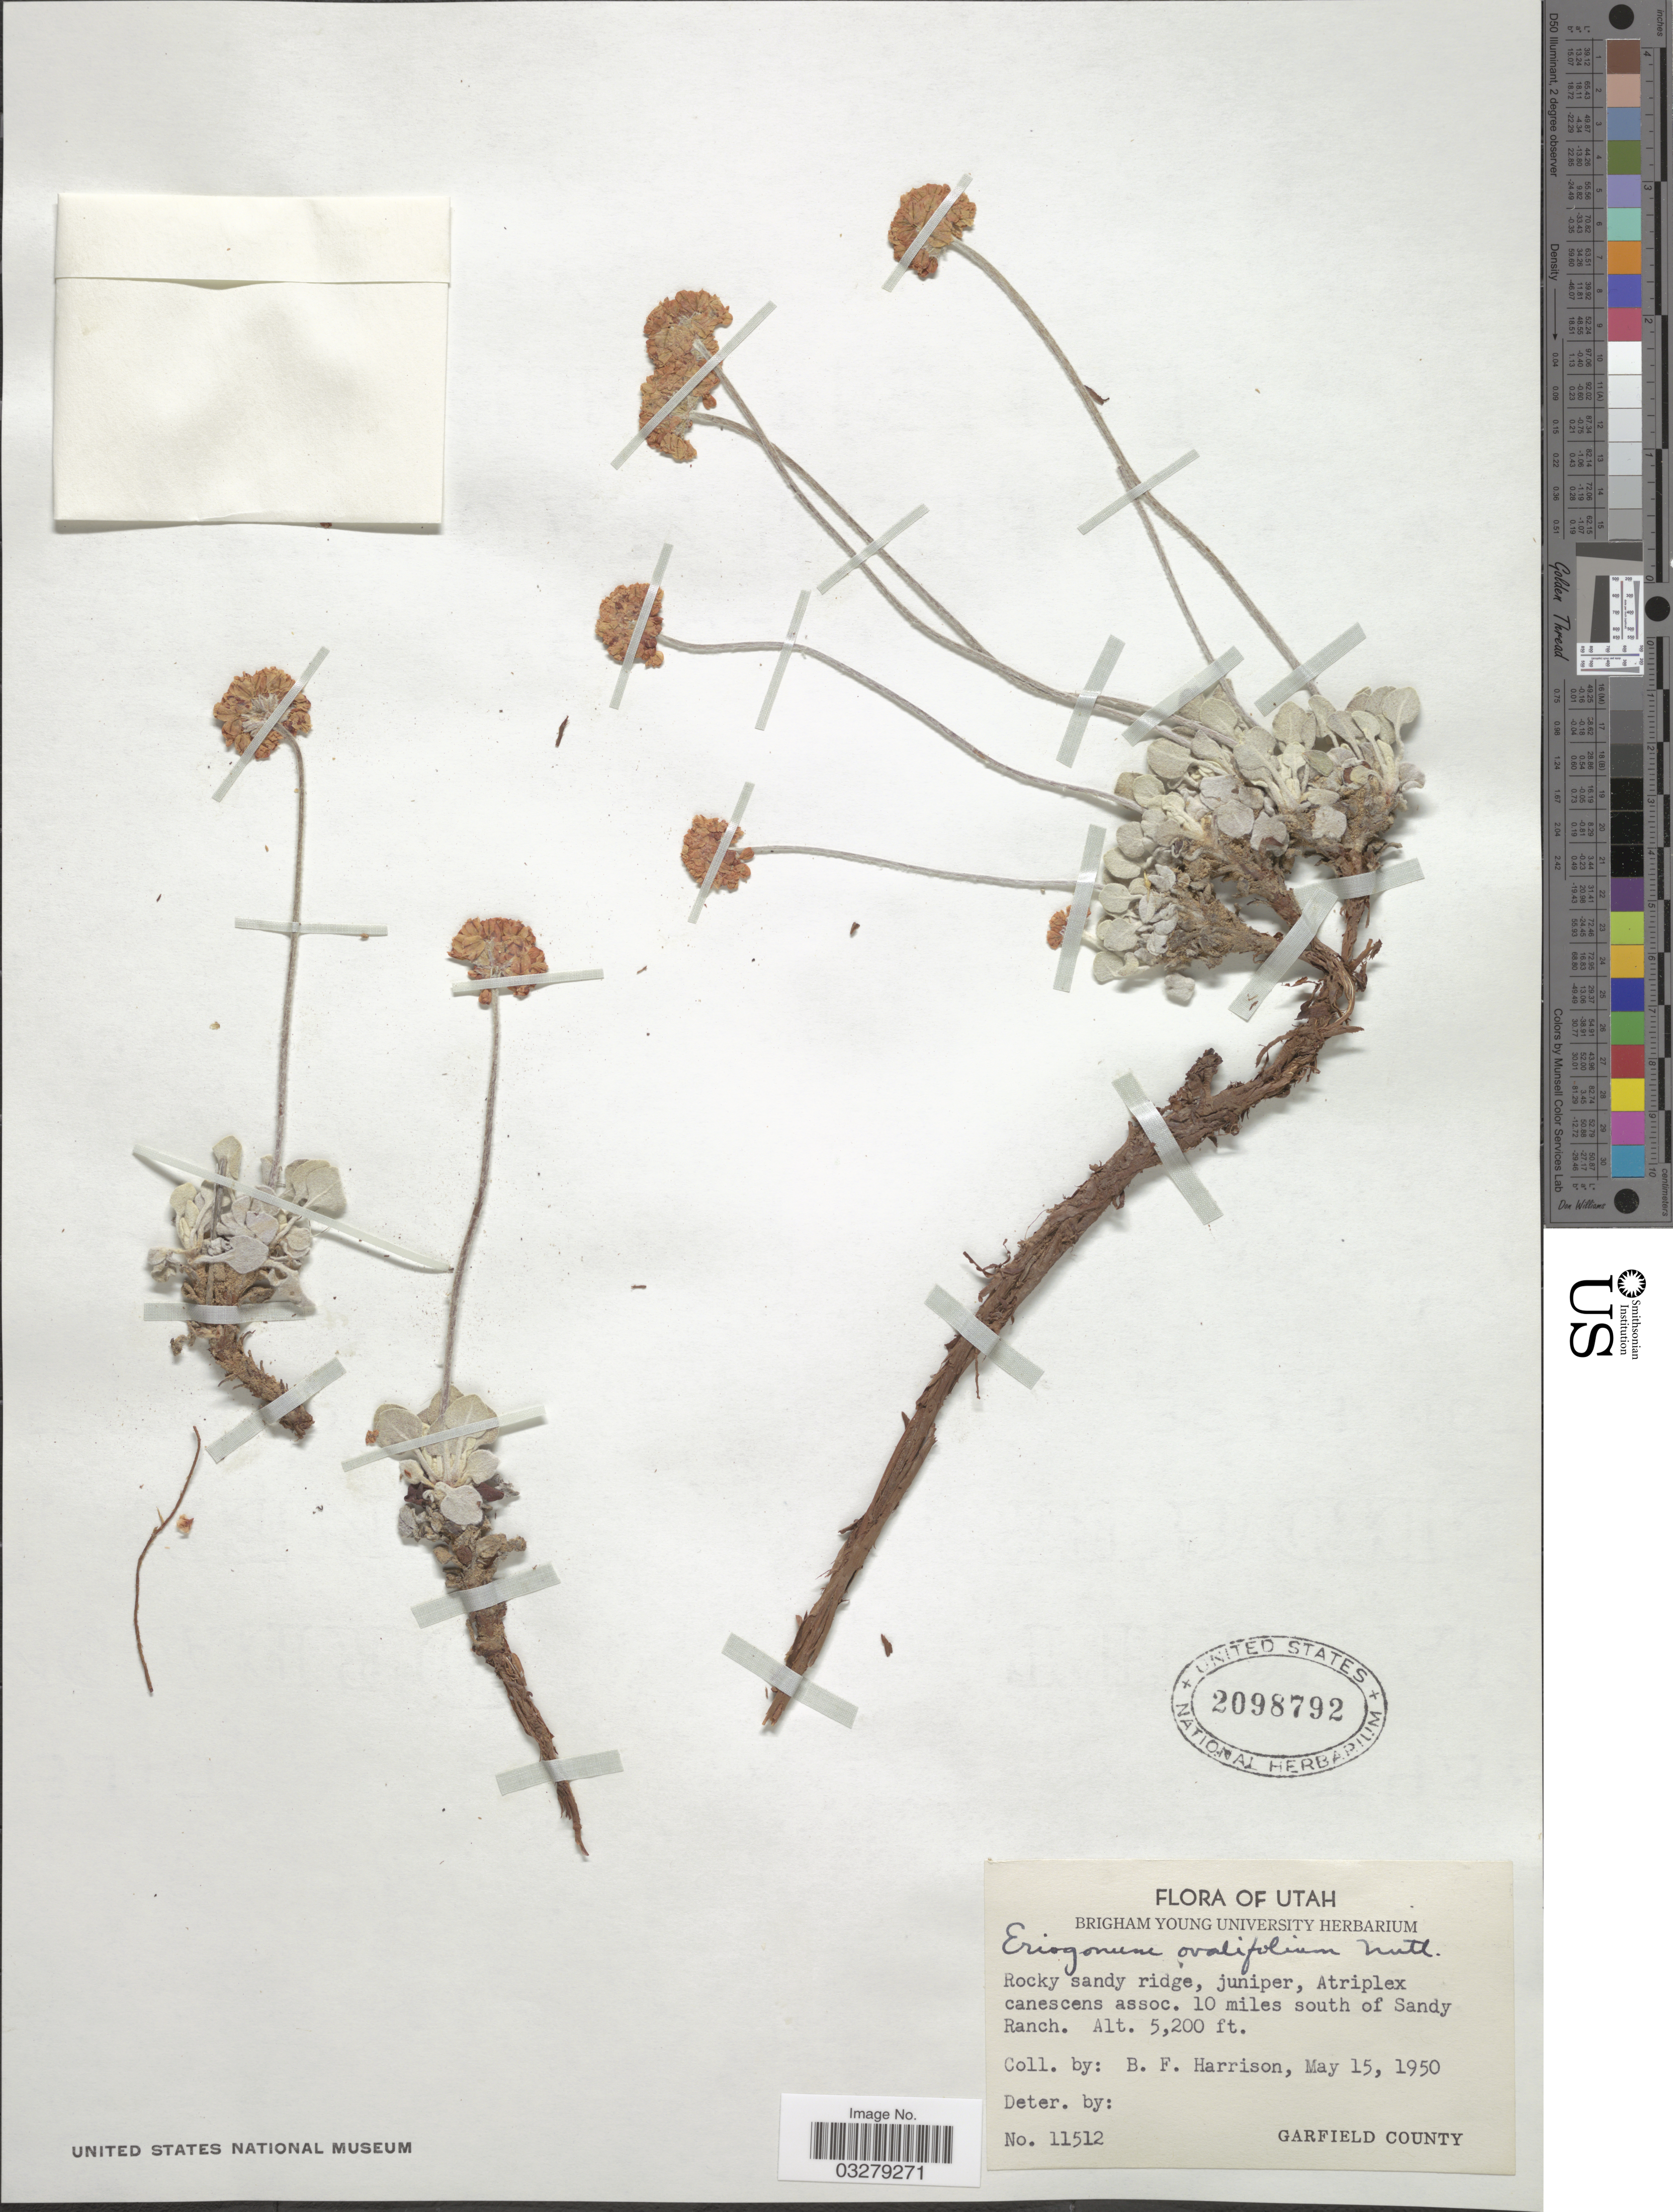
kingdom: Plantae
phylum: Tracheophyta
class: Magnoliopsida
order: Caryophyllales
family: Polygonaceae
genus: Eriogonum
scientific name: Eriogonum ovalifolium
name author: Nutt.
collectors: B. F. Harrison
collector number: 11512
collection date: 1950-05-15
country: United States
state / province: Utah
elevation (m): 1585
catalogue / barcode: US 2098792